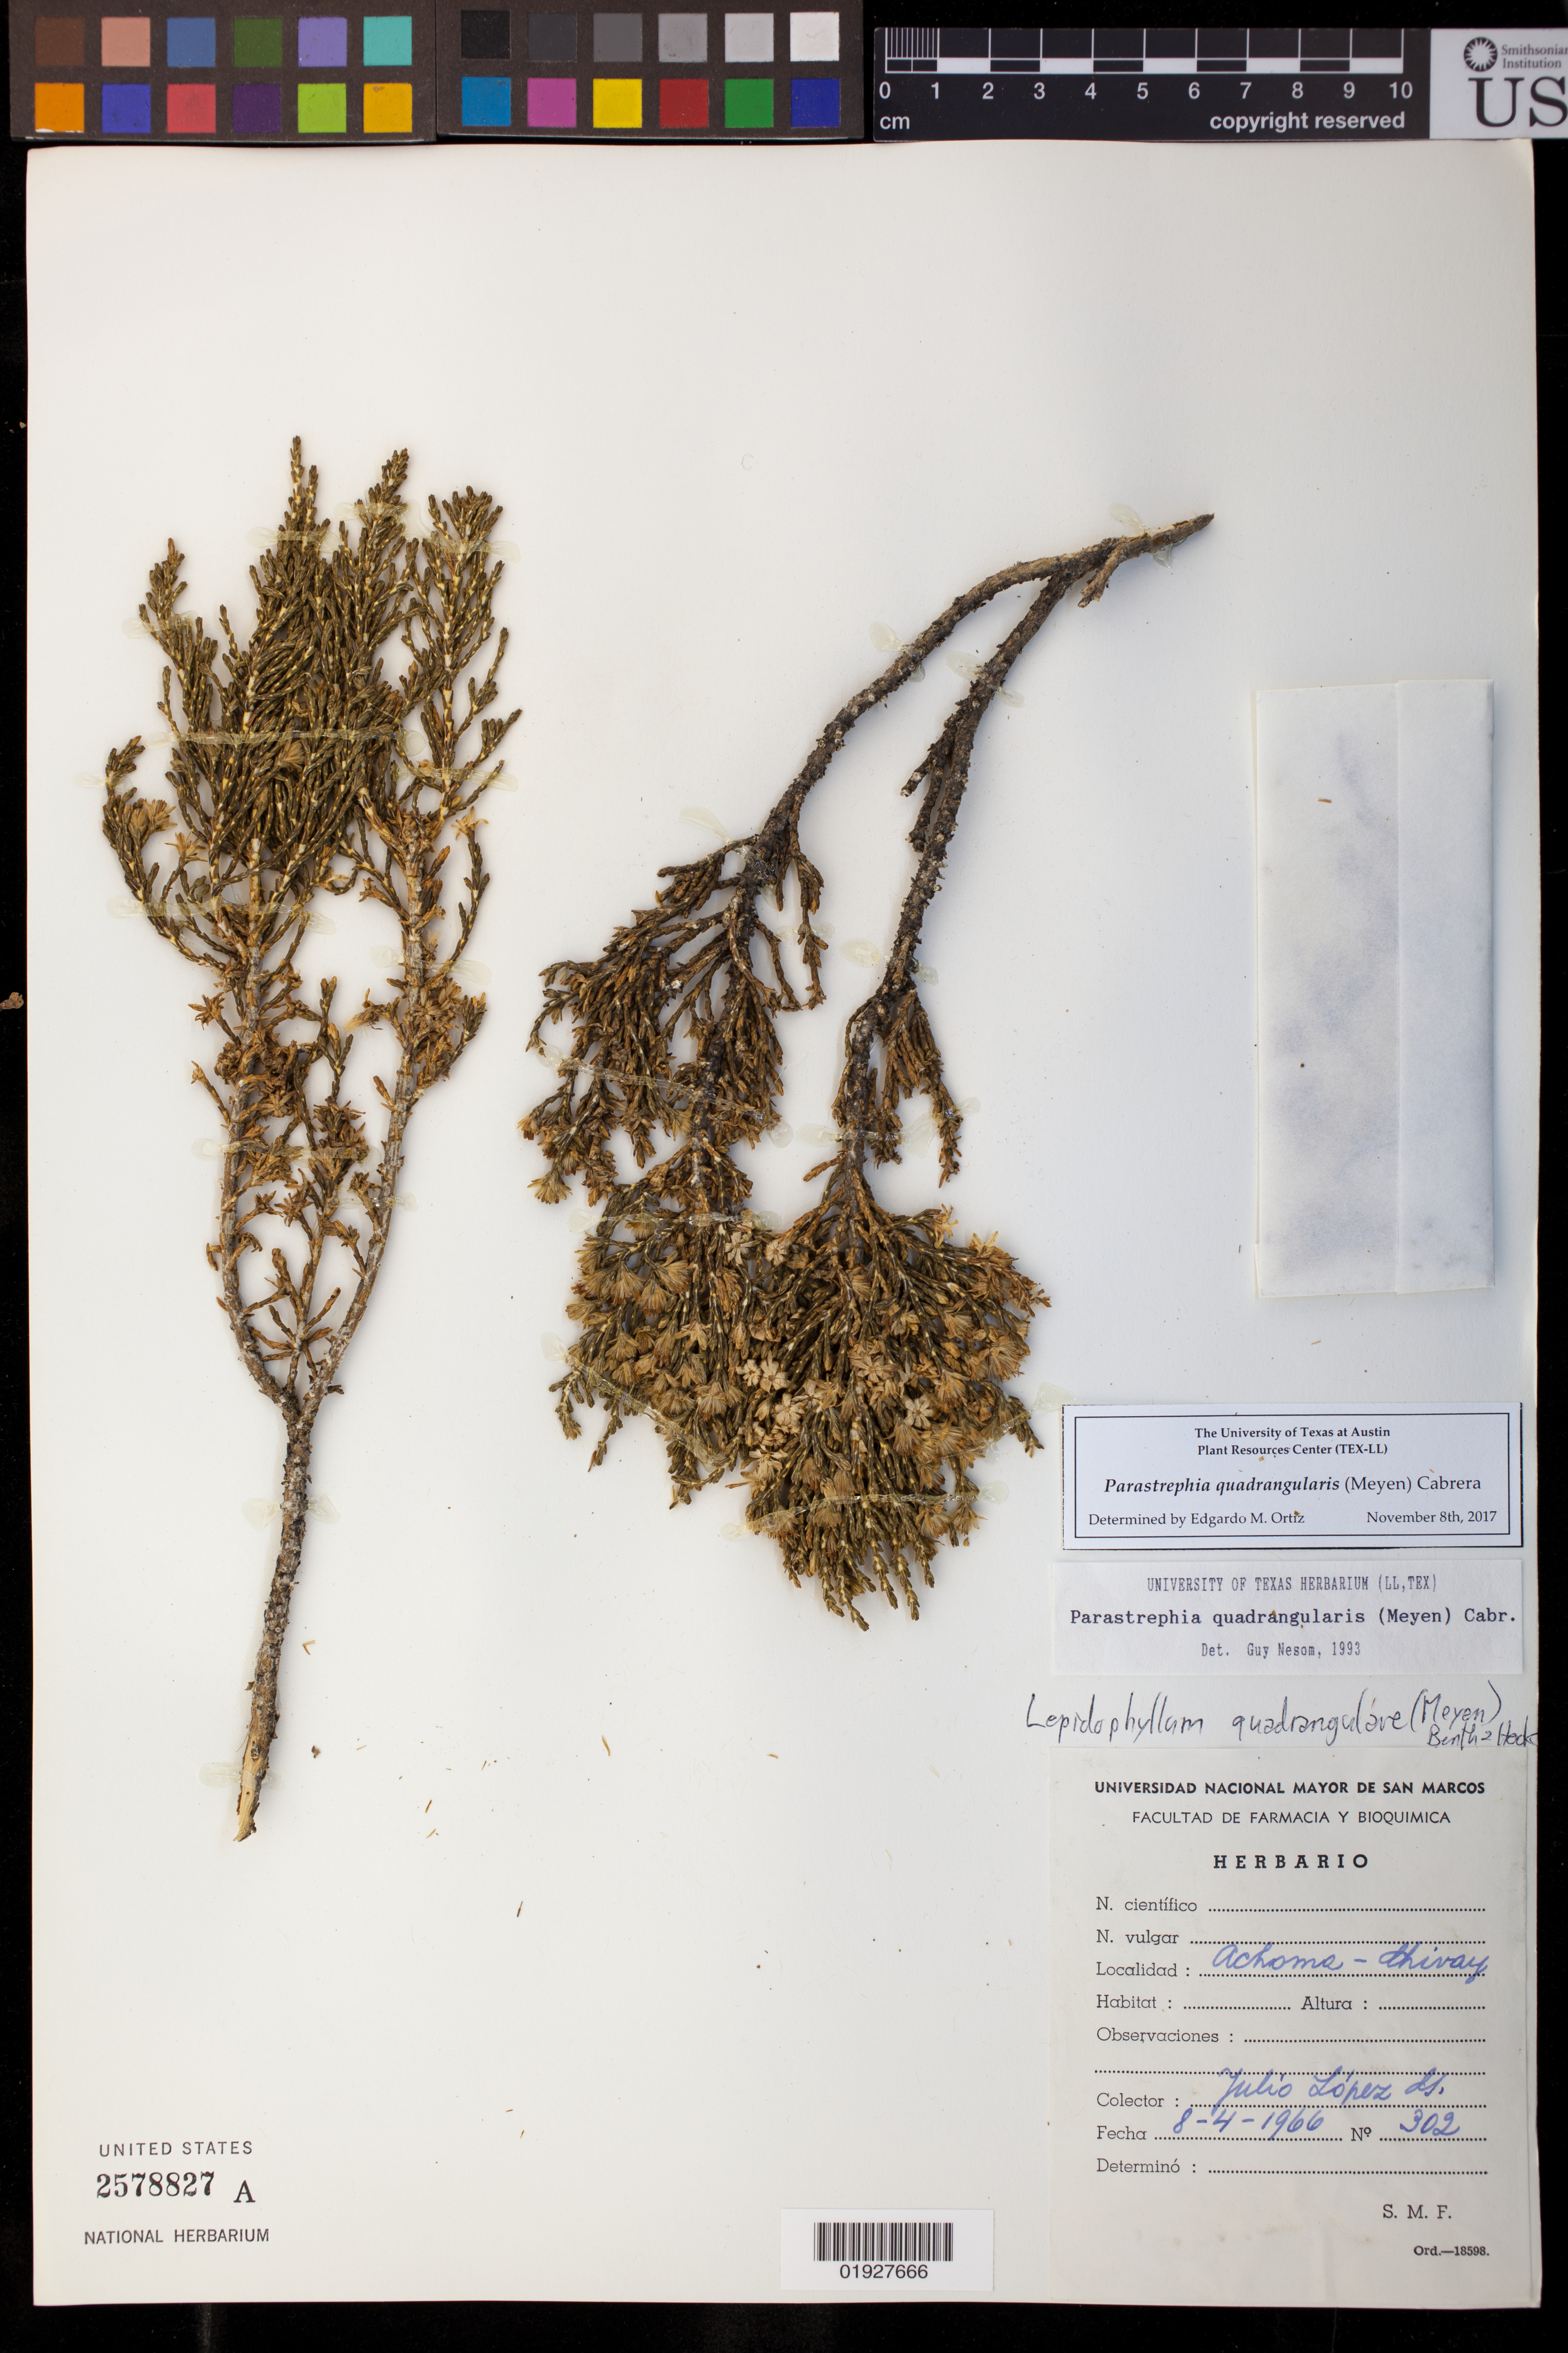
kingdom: Plantae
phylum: Tracheophyta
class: Magnoliopsida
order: Asterales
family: Asteraceae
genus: Parastrephia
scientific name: Parastrephia quadrangularis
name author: (Meyen) Cabrera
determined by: Ortiz, E. M.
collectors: J. López Guillén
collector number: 302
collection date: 1966-04-08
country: Peru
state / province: Arequipa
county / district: Caylloma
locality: Achoma.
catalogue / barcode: US 2578827A